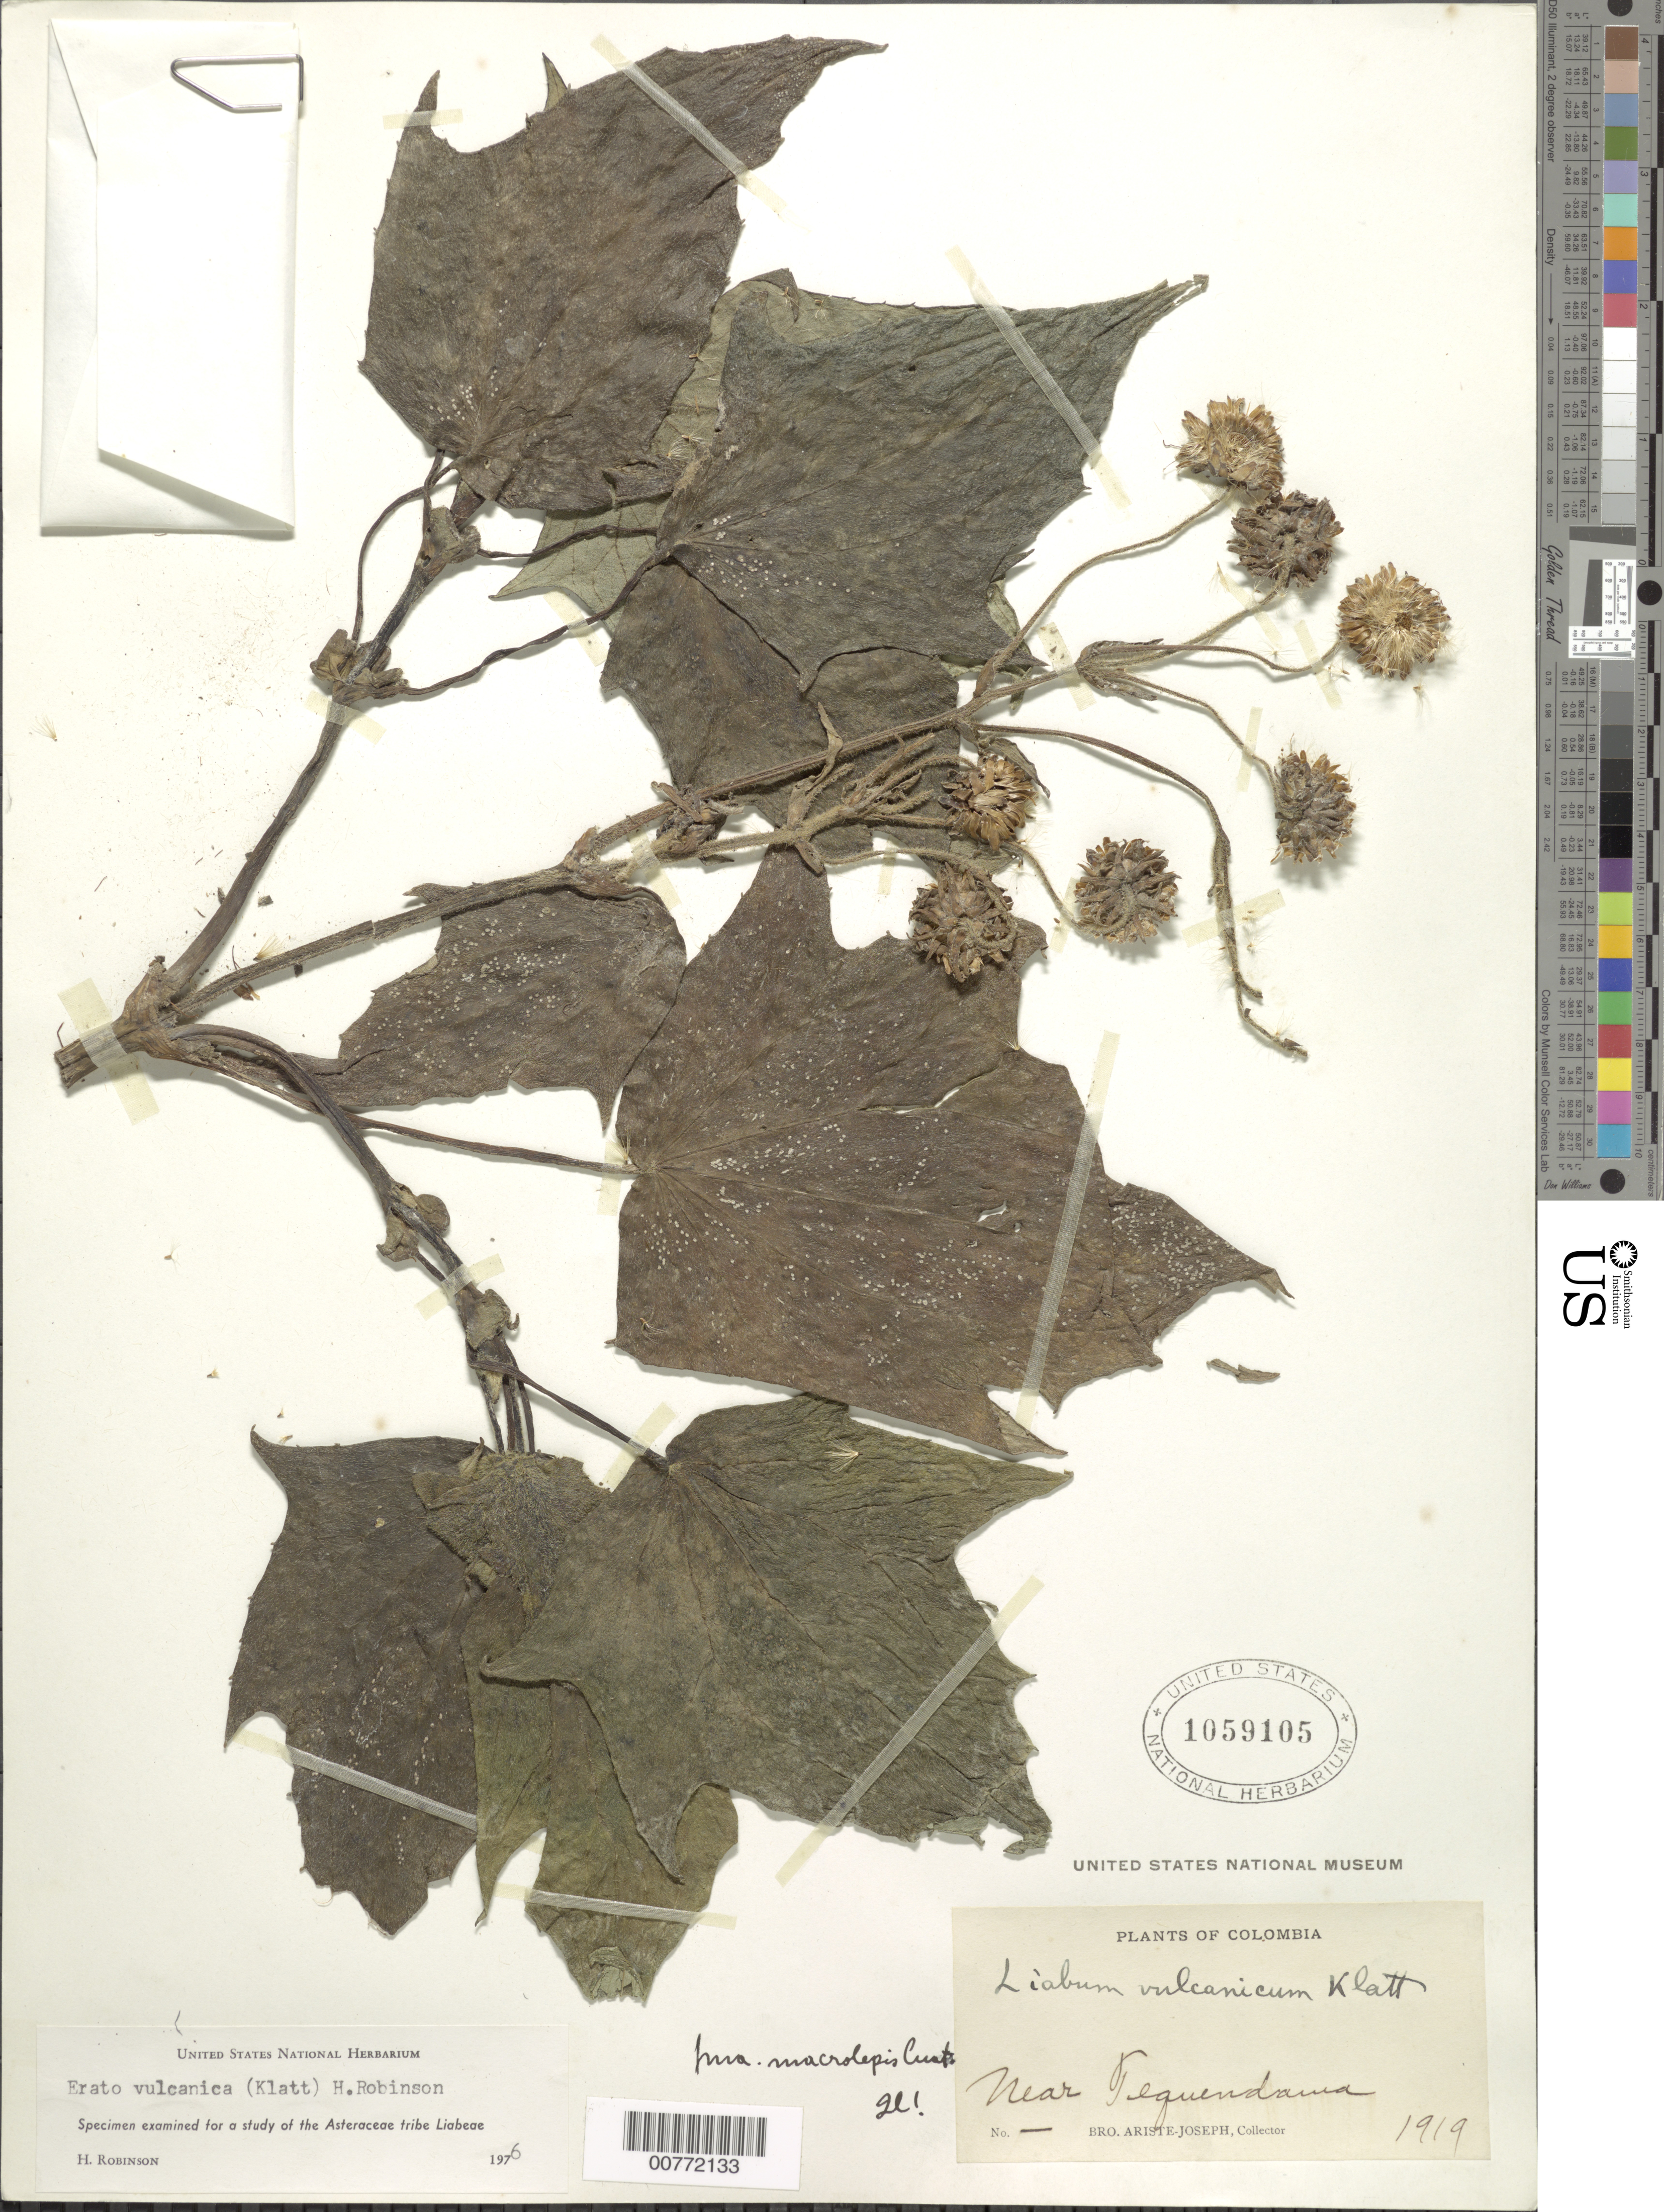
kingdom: Plantae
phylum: Tracheophyta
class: Magnoliopsida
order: Asterales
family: Asteraceae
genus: Erato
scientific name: Erato vulcanica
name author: (Klatt) H. Rob.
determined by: Robinson, Harold E., (US)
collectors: Bro. Ariste-Joseph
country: Colombia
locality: Tequendama, near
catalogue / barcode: US 1059105